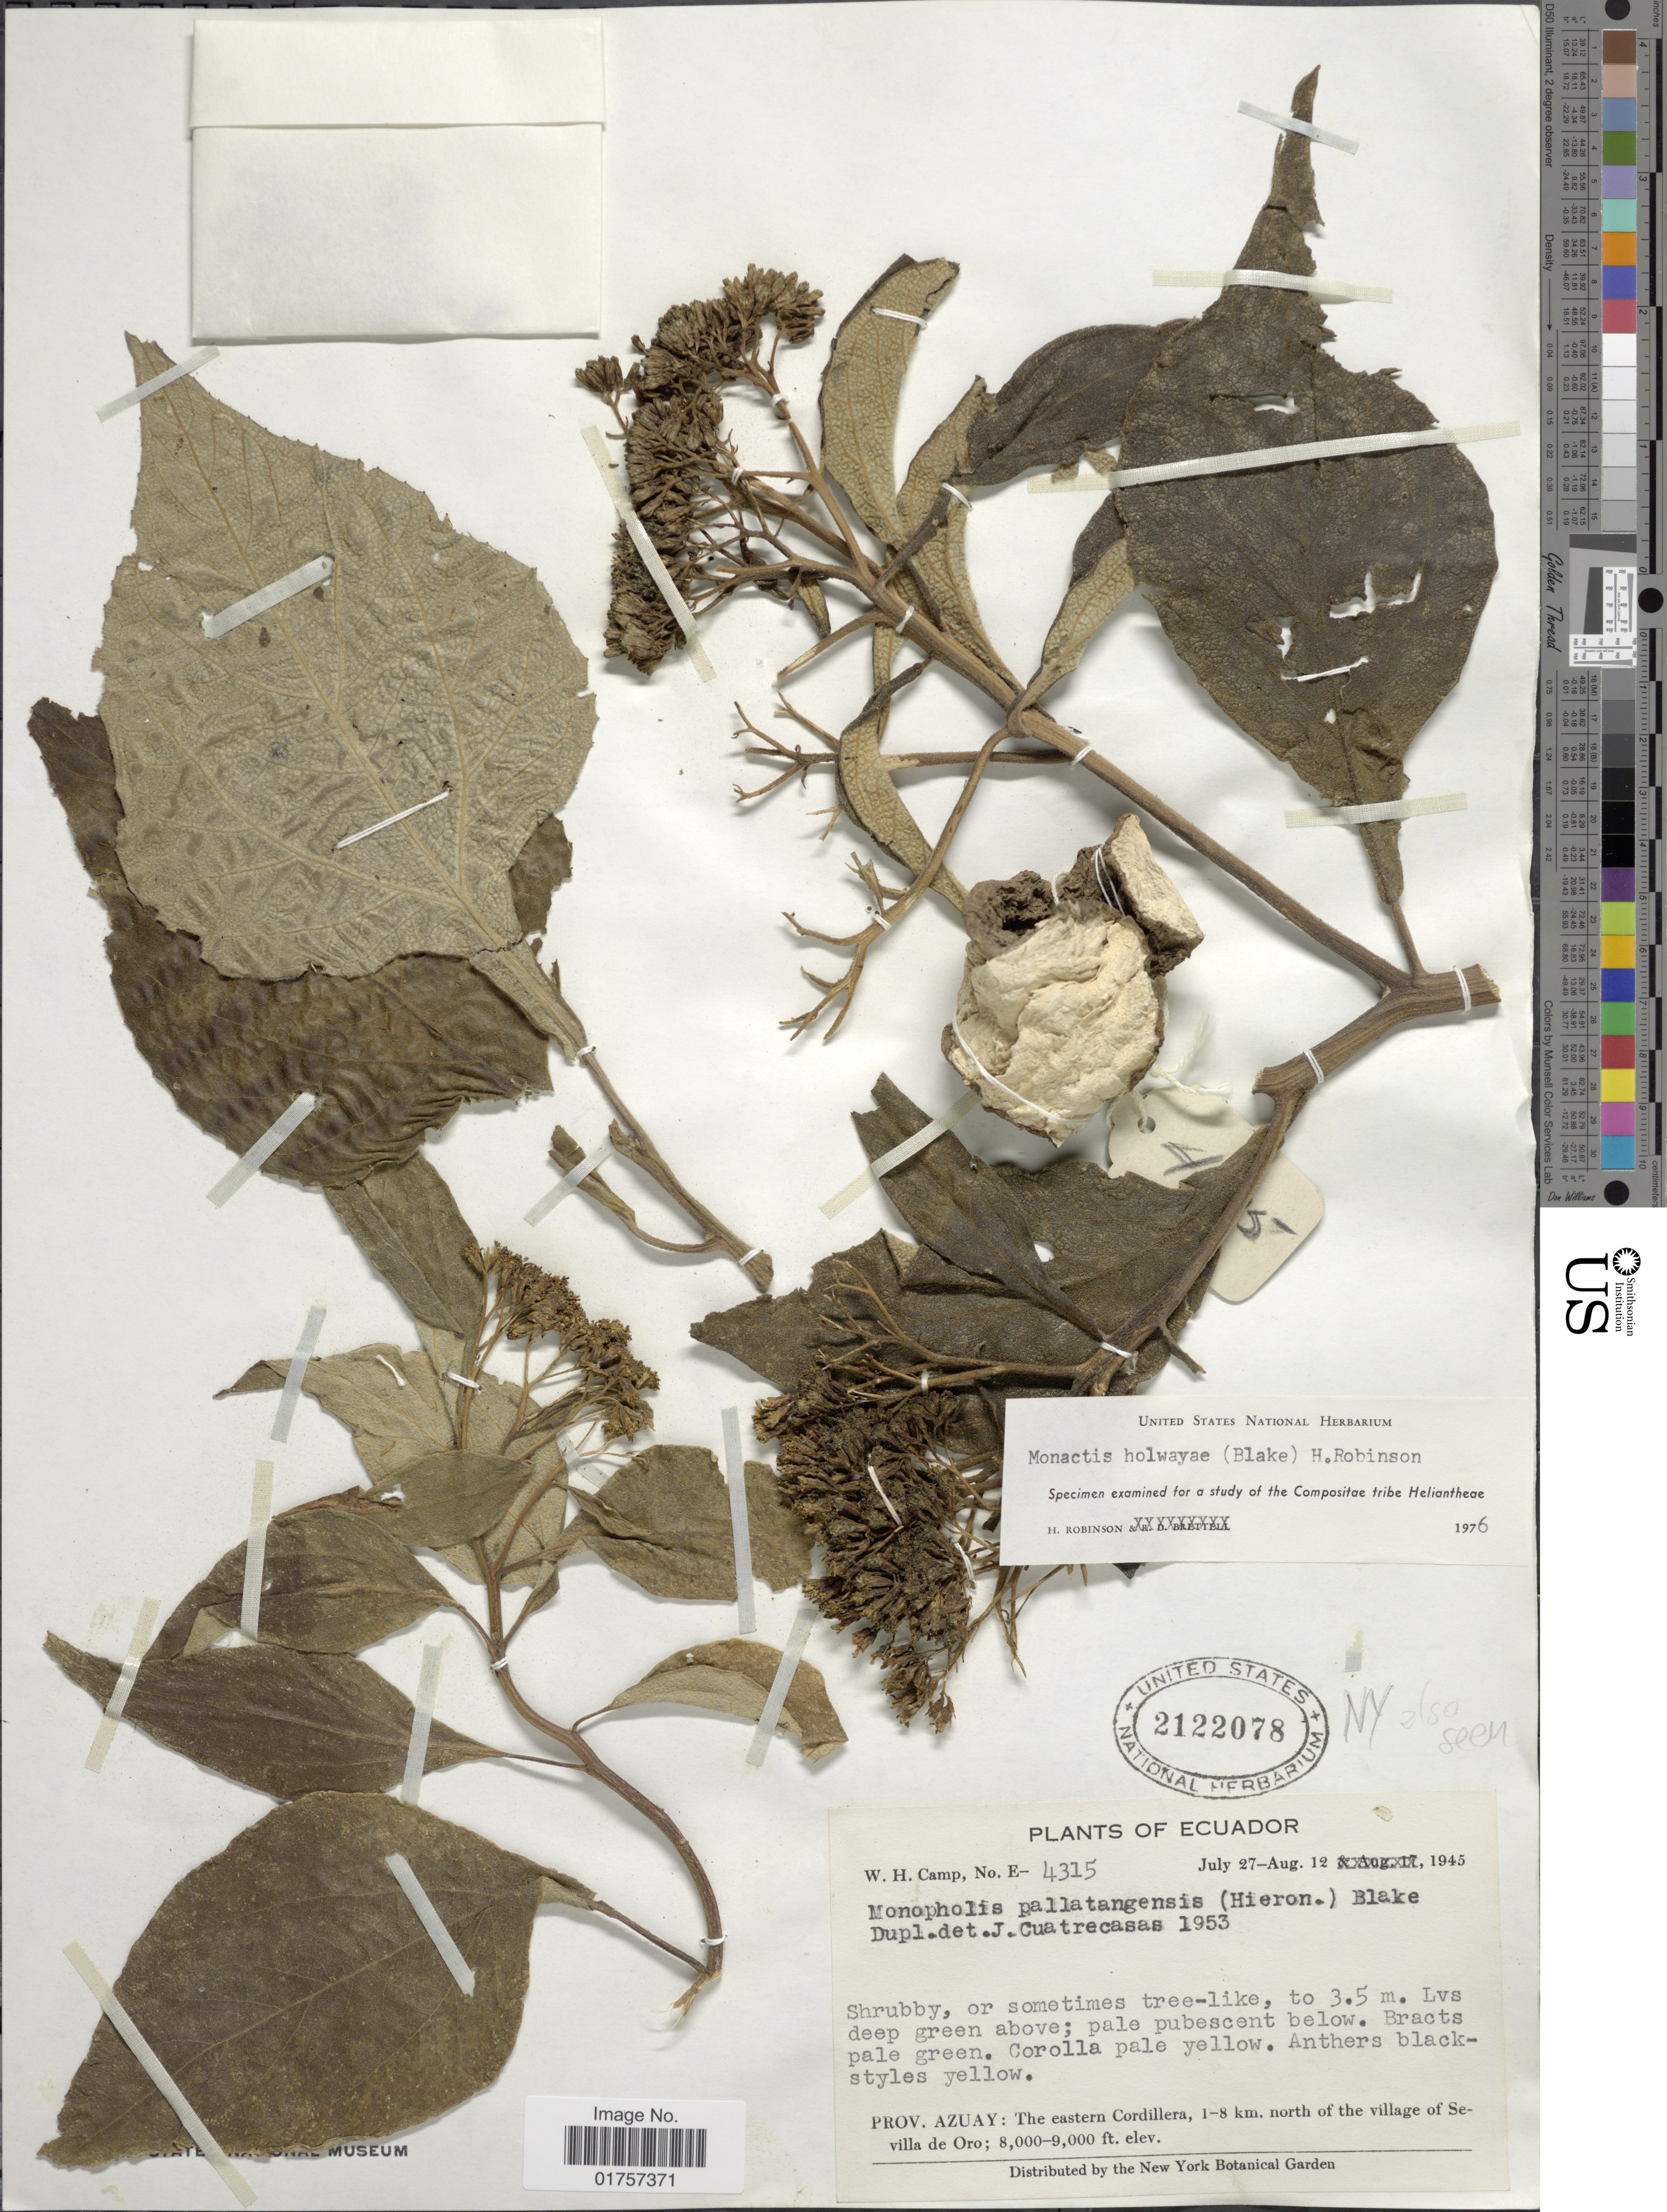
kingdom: Plantae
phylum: Tracheophyta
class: Magnoliopsida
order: Asterales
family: Asteraceae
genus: Monactis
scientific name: Monactis holwayae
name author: (S.F. Blake) H. Rob.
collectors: W. H. Camp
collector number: E-4315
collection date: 1945-07-27/1945-08-12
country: Ecuador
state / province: Azuay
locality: The eastern Cordillera, 1-8 km. north of the village of Sevilla de Oro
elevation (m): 2438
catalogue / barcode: US 2122078